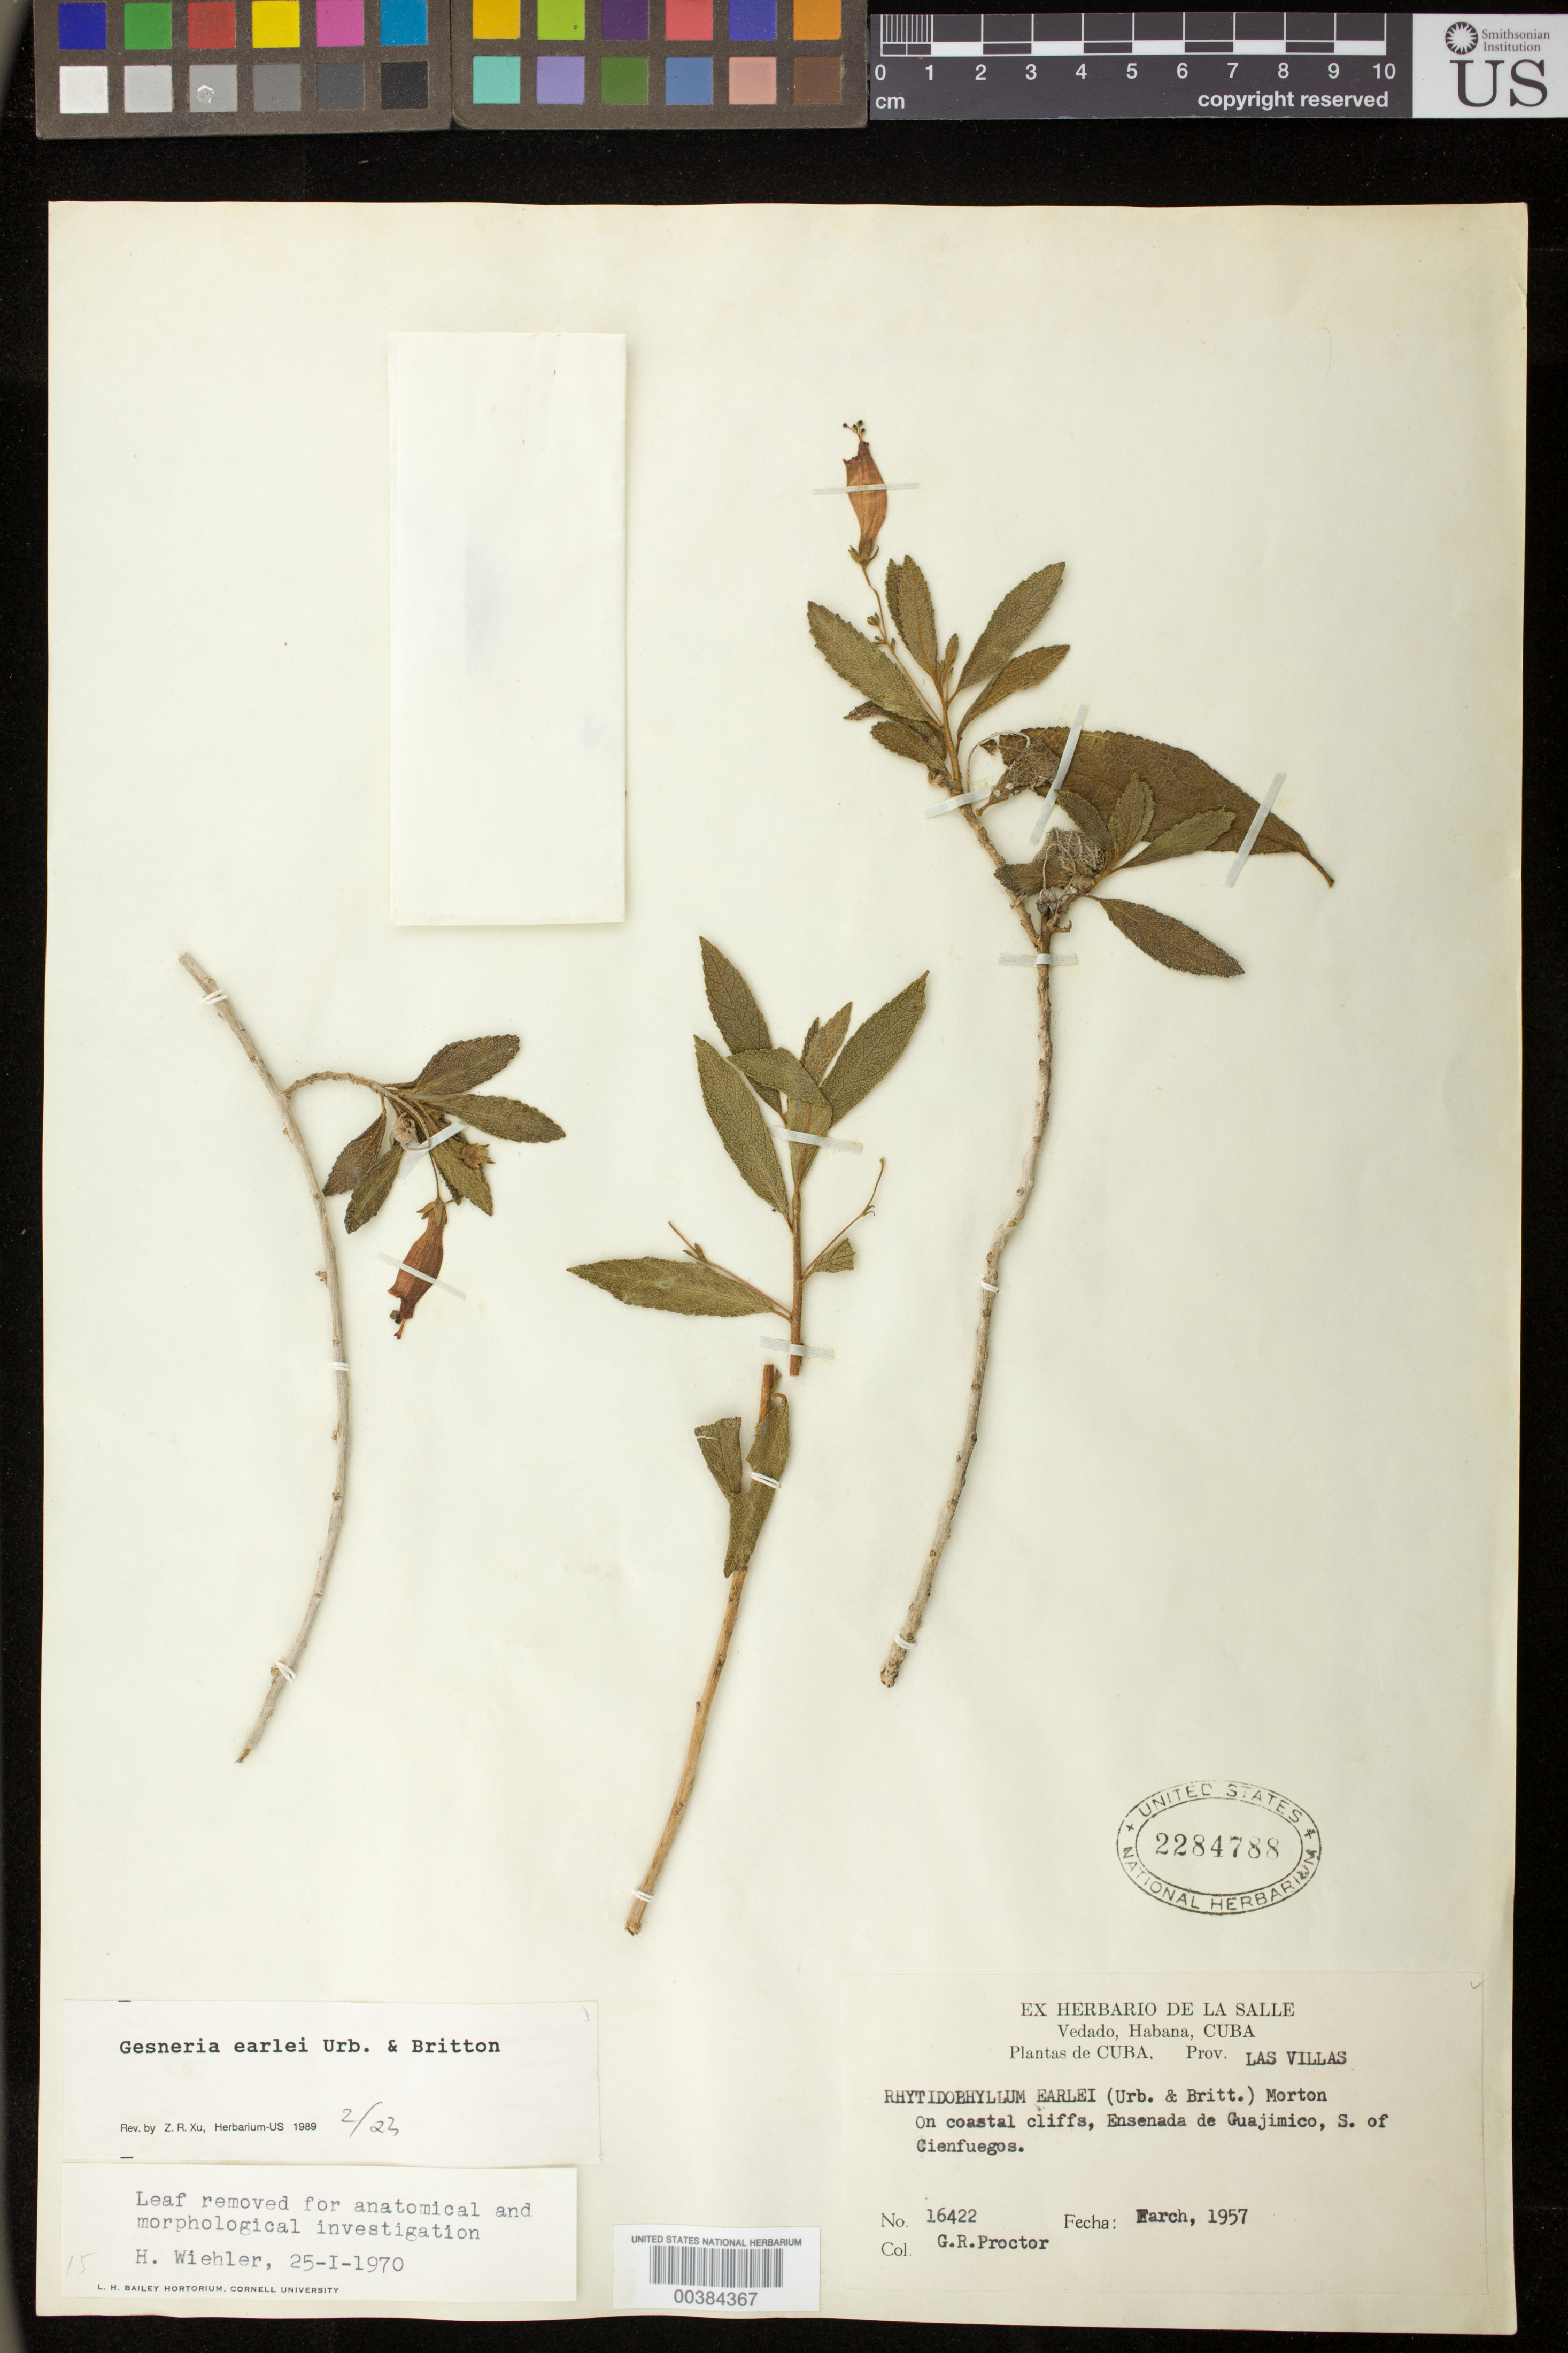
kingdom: Plantae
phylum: Tracheophyta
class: Magnoliopsida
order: Lamiales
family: Gesneriaceae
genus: Gesneria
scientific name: Gesneria earlei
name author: Urb. & Britton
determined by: Skog, Laurence E.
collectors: G. R. Proctor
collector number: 16422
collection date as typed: Mar 1957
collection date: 1957-03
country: Cuba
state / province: Las Villas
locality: Ensenada de Guajimico, S of Cienfuegos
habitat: On coastal cliffs; dry shaded limestone cliffs near the sea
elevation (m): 3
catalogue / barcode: US 2284788